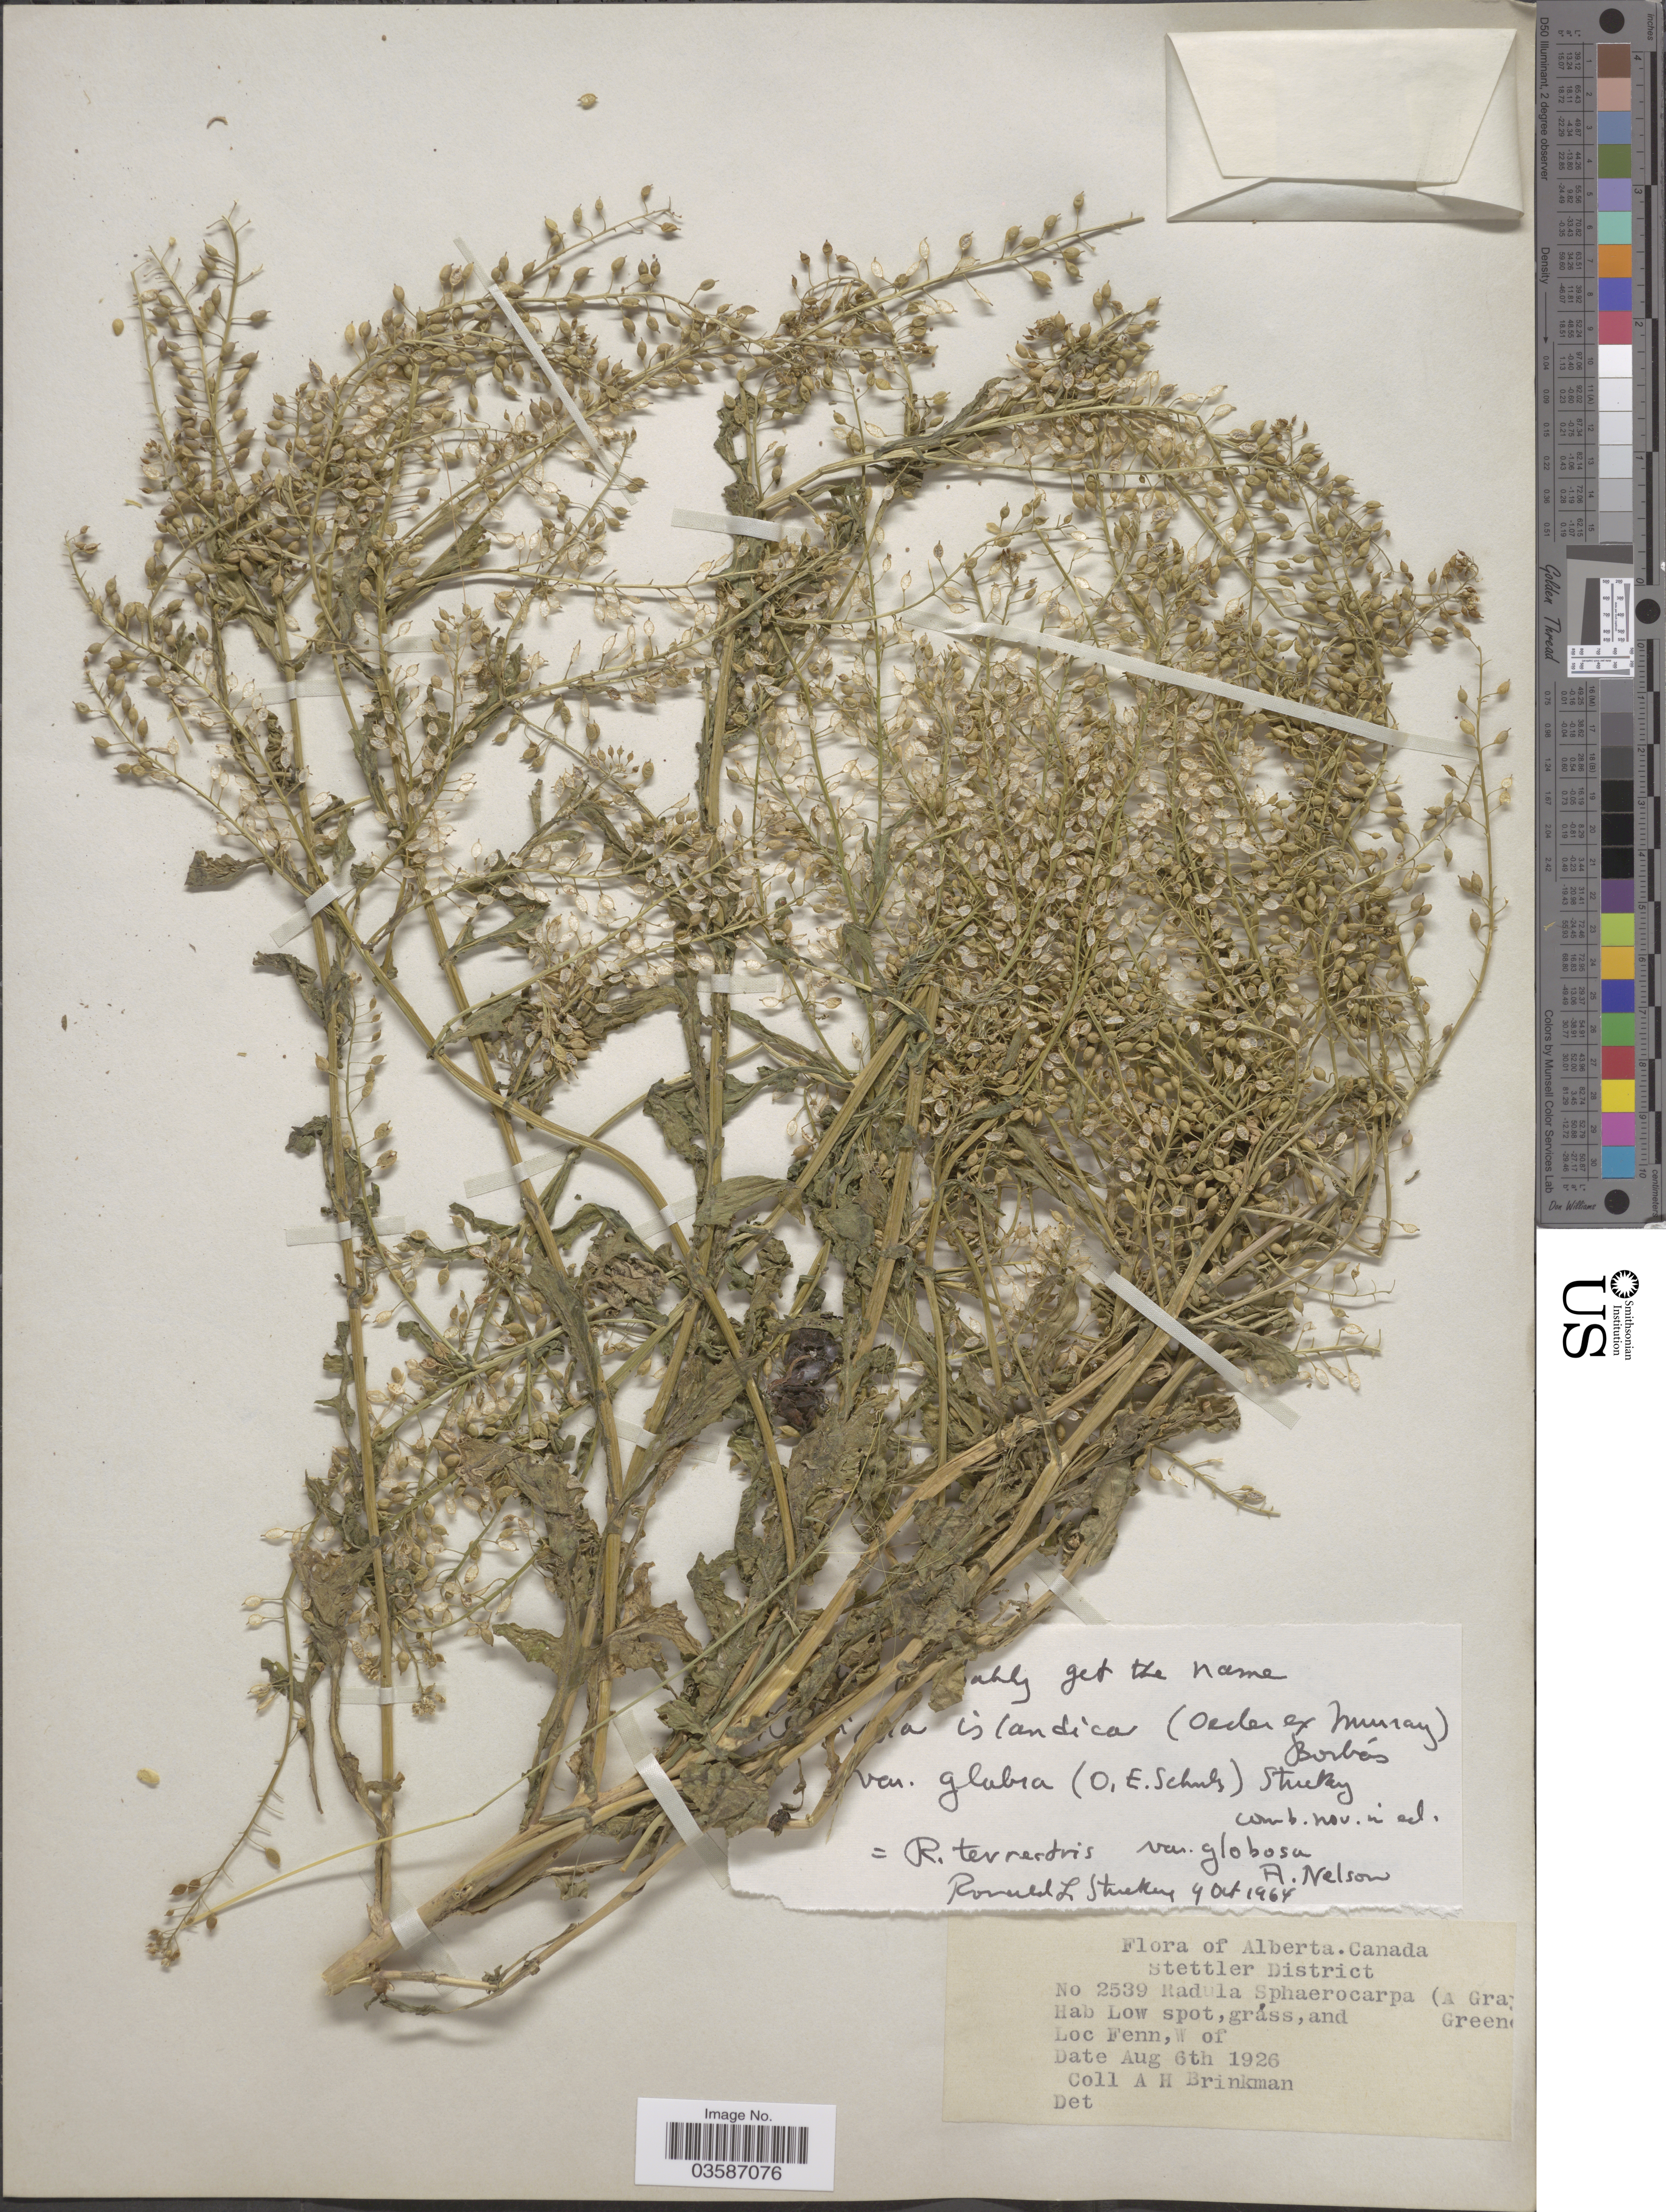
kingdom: Plantae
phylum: Tracheophyta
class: Magnoliopsida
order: Brassicales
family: Brassicaceae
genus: Rorippa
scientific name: Rorippa islandica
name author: (Oeder) Borbás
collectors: A. Brinkman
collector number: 2539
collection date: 1926-08-06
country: Canada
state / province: Alberta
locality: Fenn, W of. Stettler District.